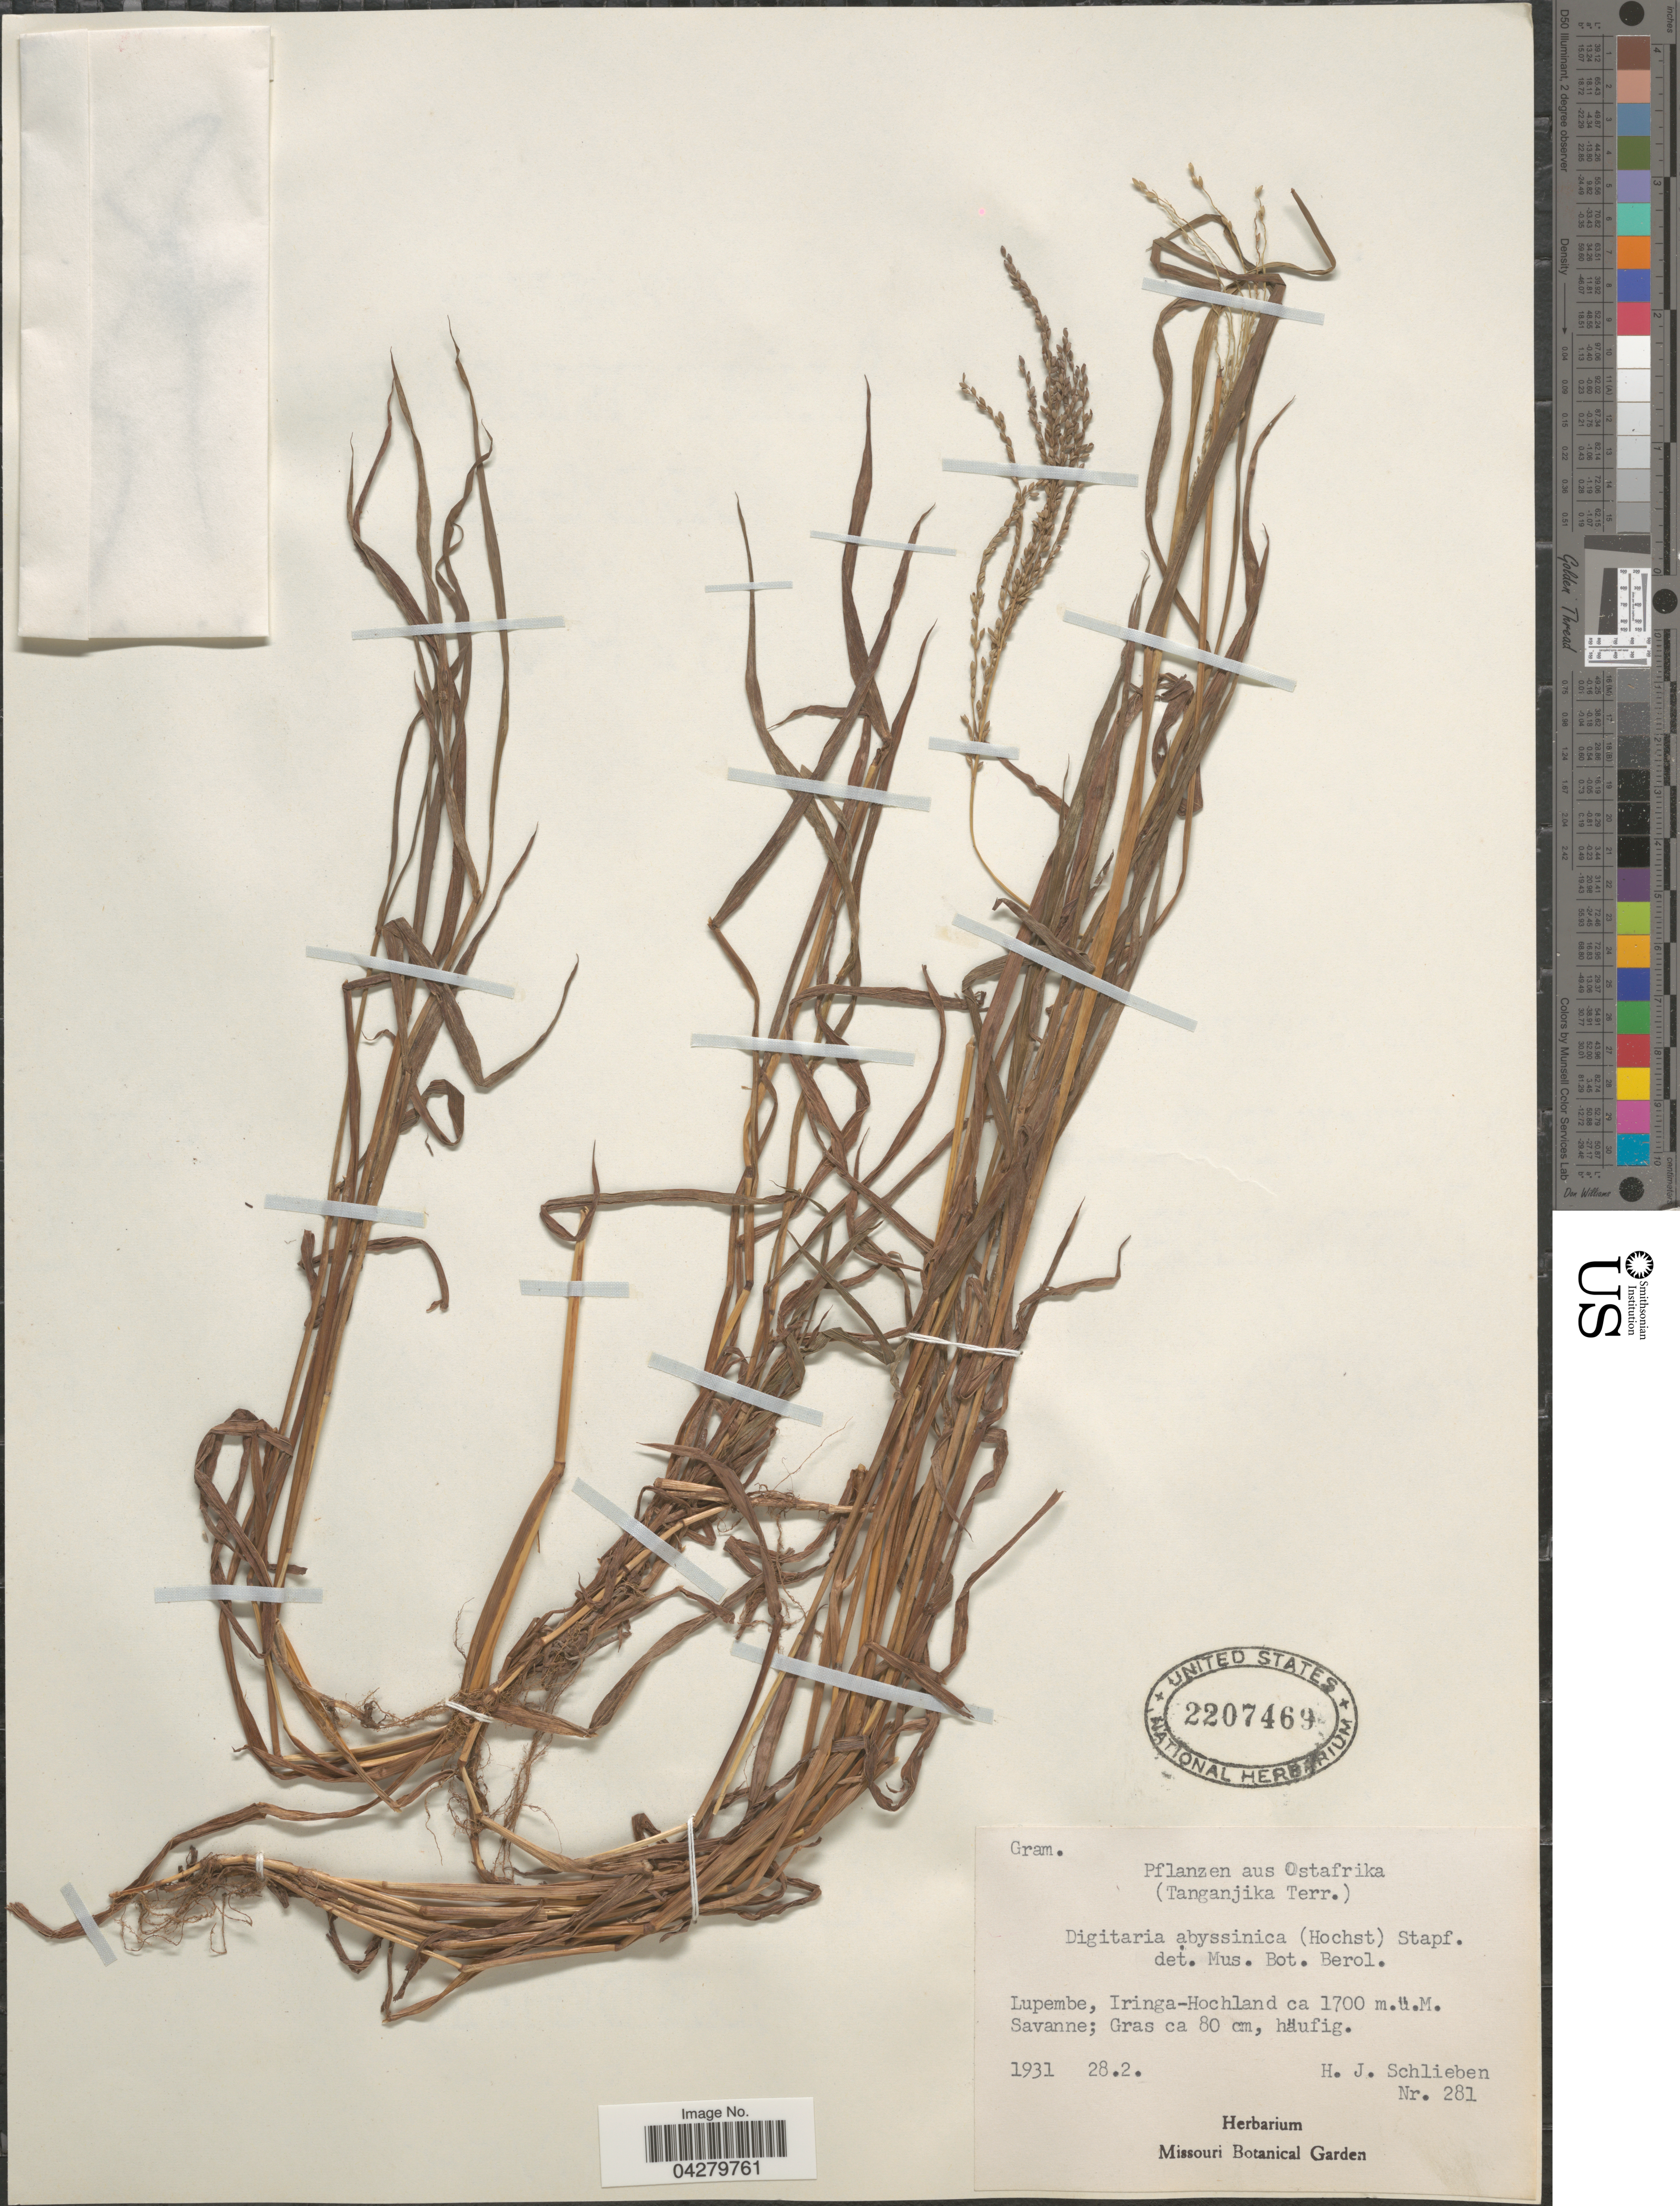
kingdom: Plantae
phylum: Tracheophyta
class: Liliopsida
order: Poales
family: Poaceae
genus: Digitaria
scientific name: Digitaria abyssinica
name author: (Hochst. ex Rich.) Stapf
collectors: H. J. Schlieben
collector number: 281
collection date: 1931-02-28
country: Tanzania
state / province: Iringa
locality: Ostafrika. (Tanganjika Terr.). Lupembe, Iringa-Hochland.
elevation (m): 1700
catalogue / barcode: US 2207469